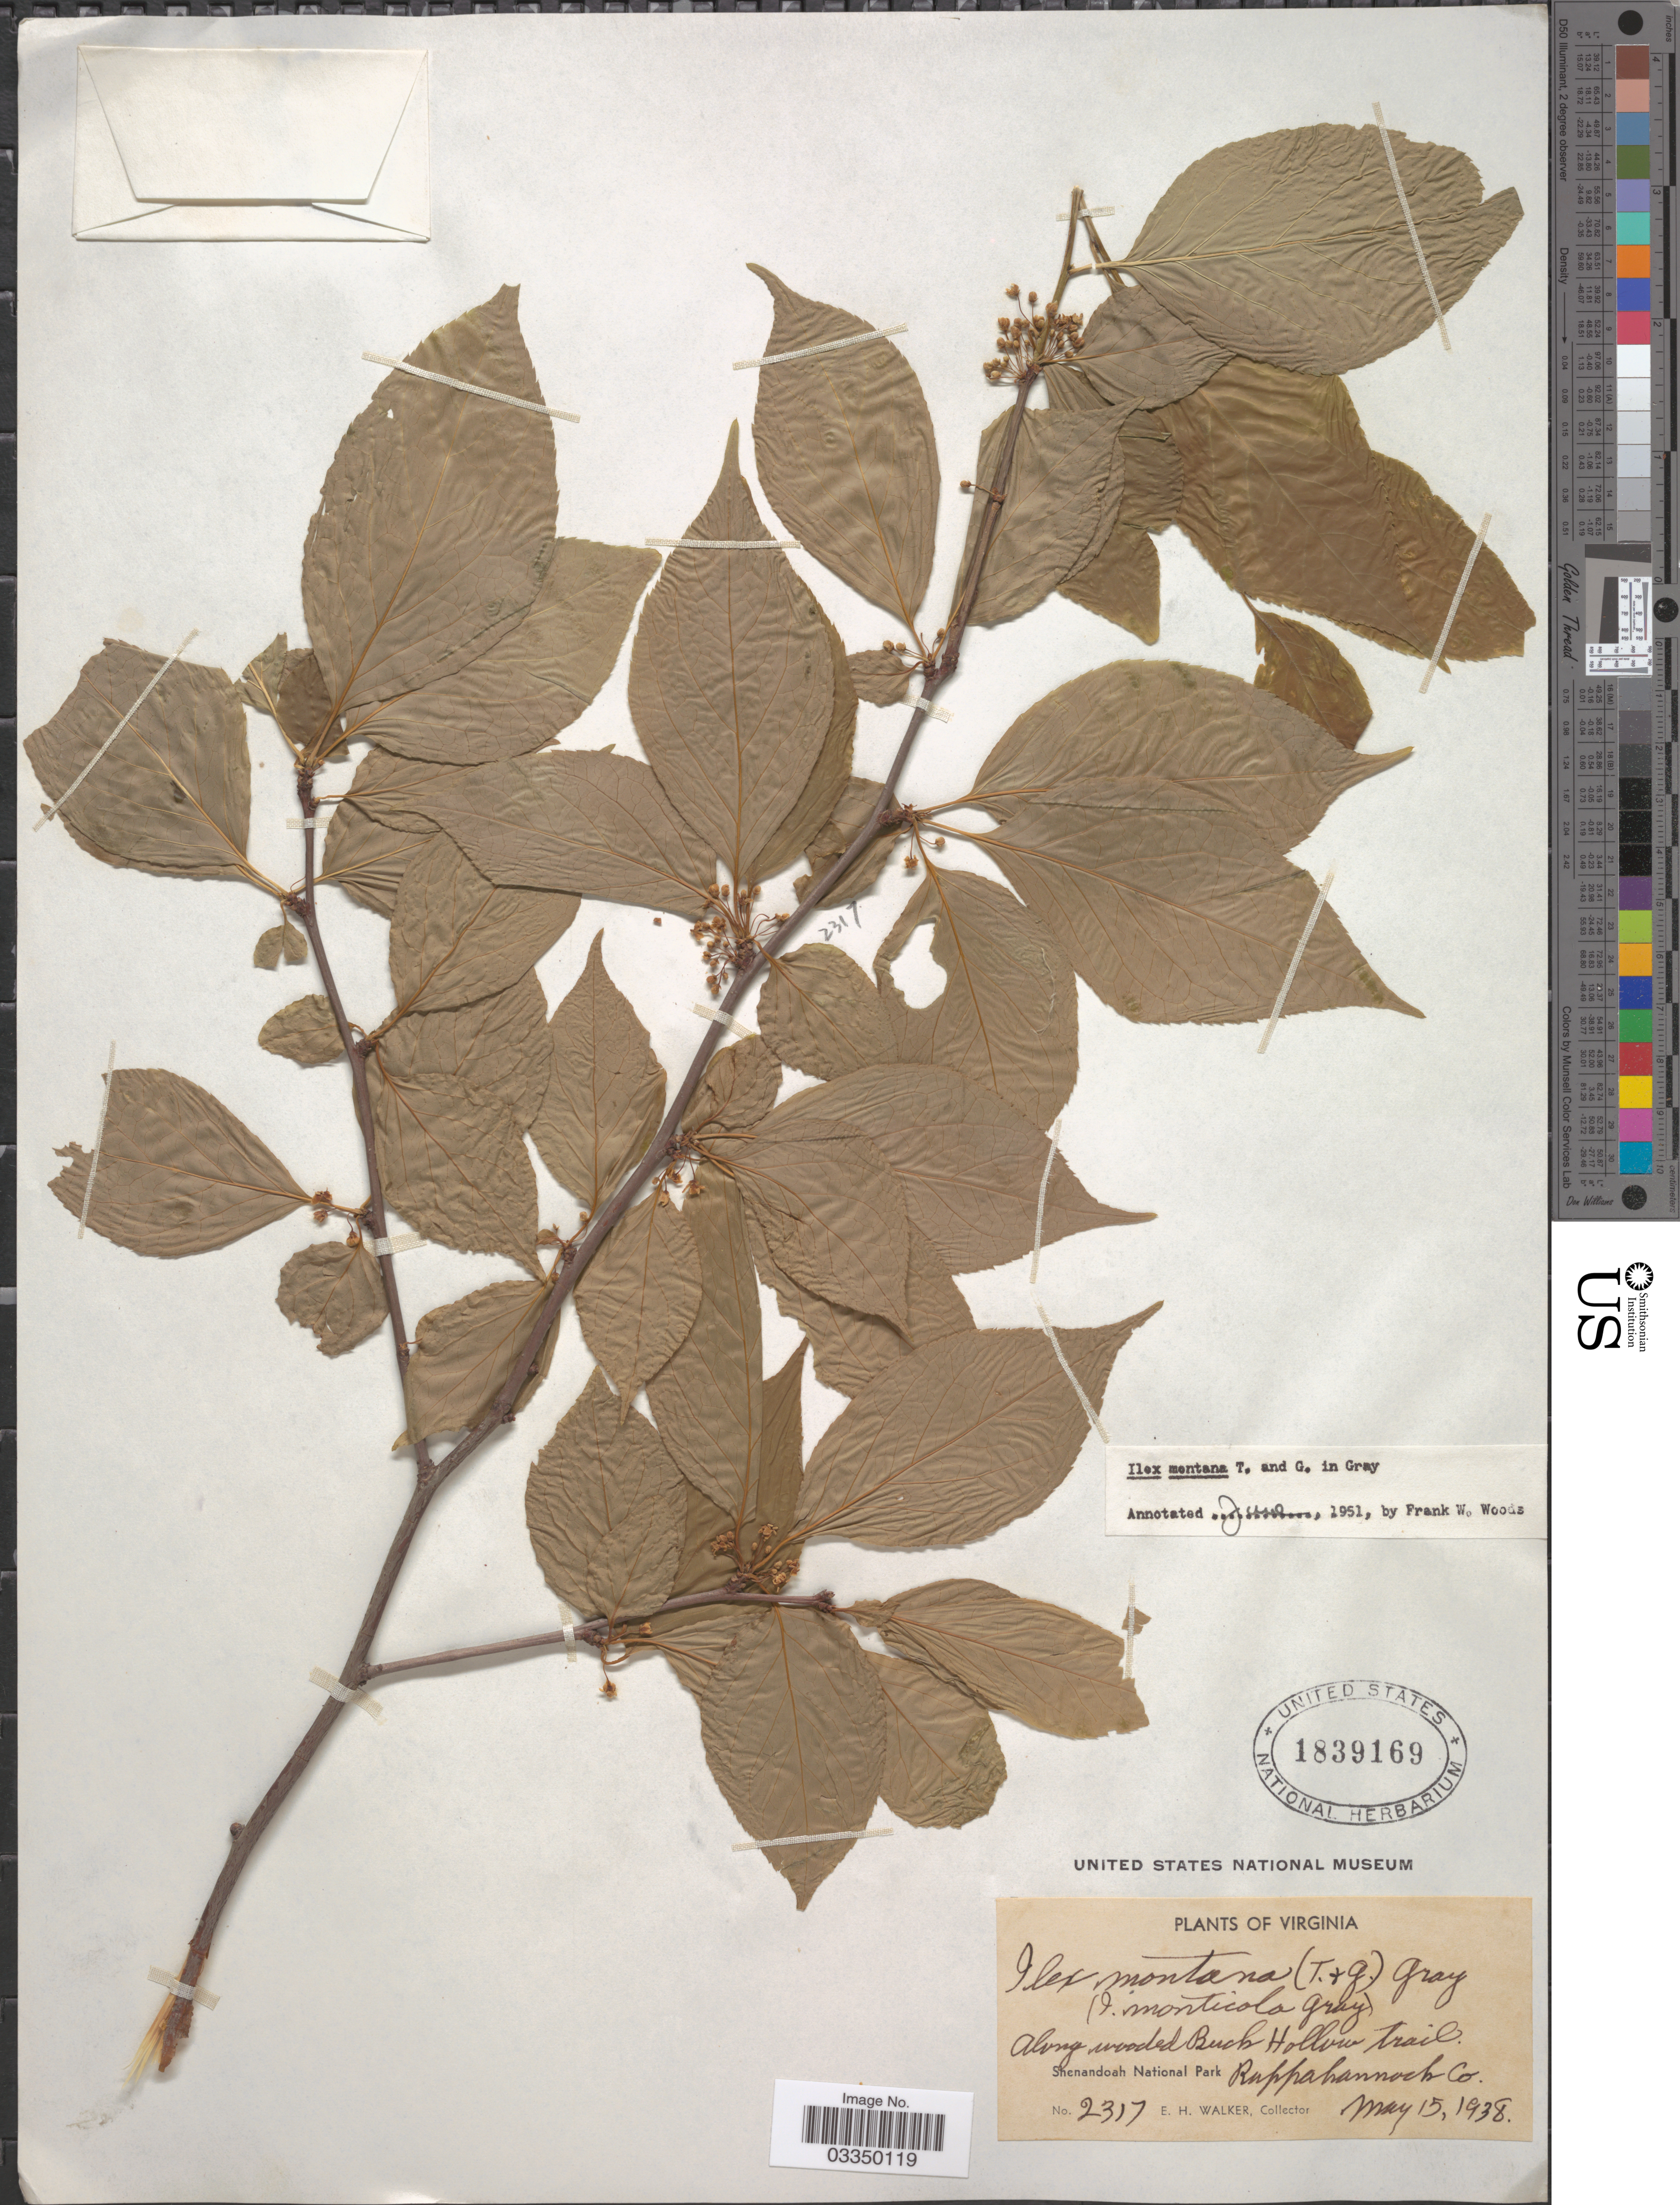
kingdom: Plantae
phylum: Tracheophyta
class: Magnoliopsida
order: Aquifoliales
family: Aquifoliaceae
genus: Ilex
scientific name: Ilex montana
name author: Torr. & A. Gray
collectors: E. H. Walker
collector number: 2317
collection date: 1938-05-15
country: United States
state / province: Virginia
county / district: Rappahannock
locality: Along wooded Buck Hollow trail. Shenandoah National Park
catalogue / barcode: US 1839169